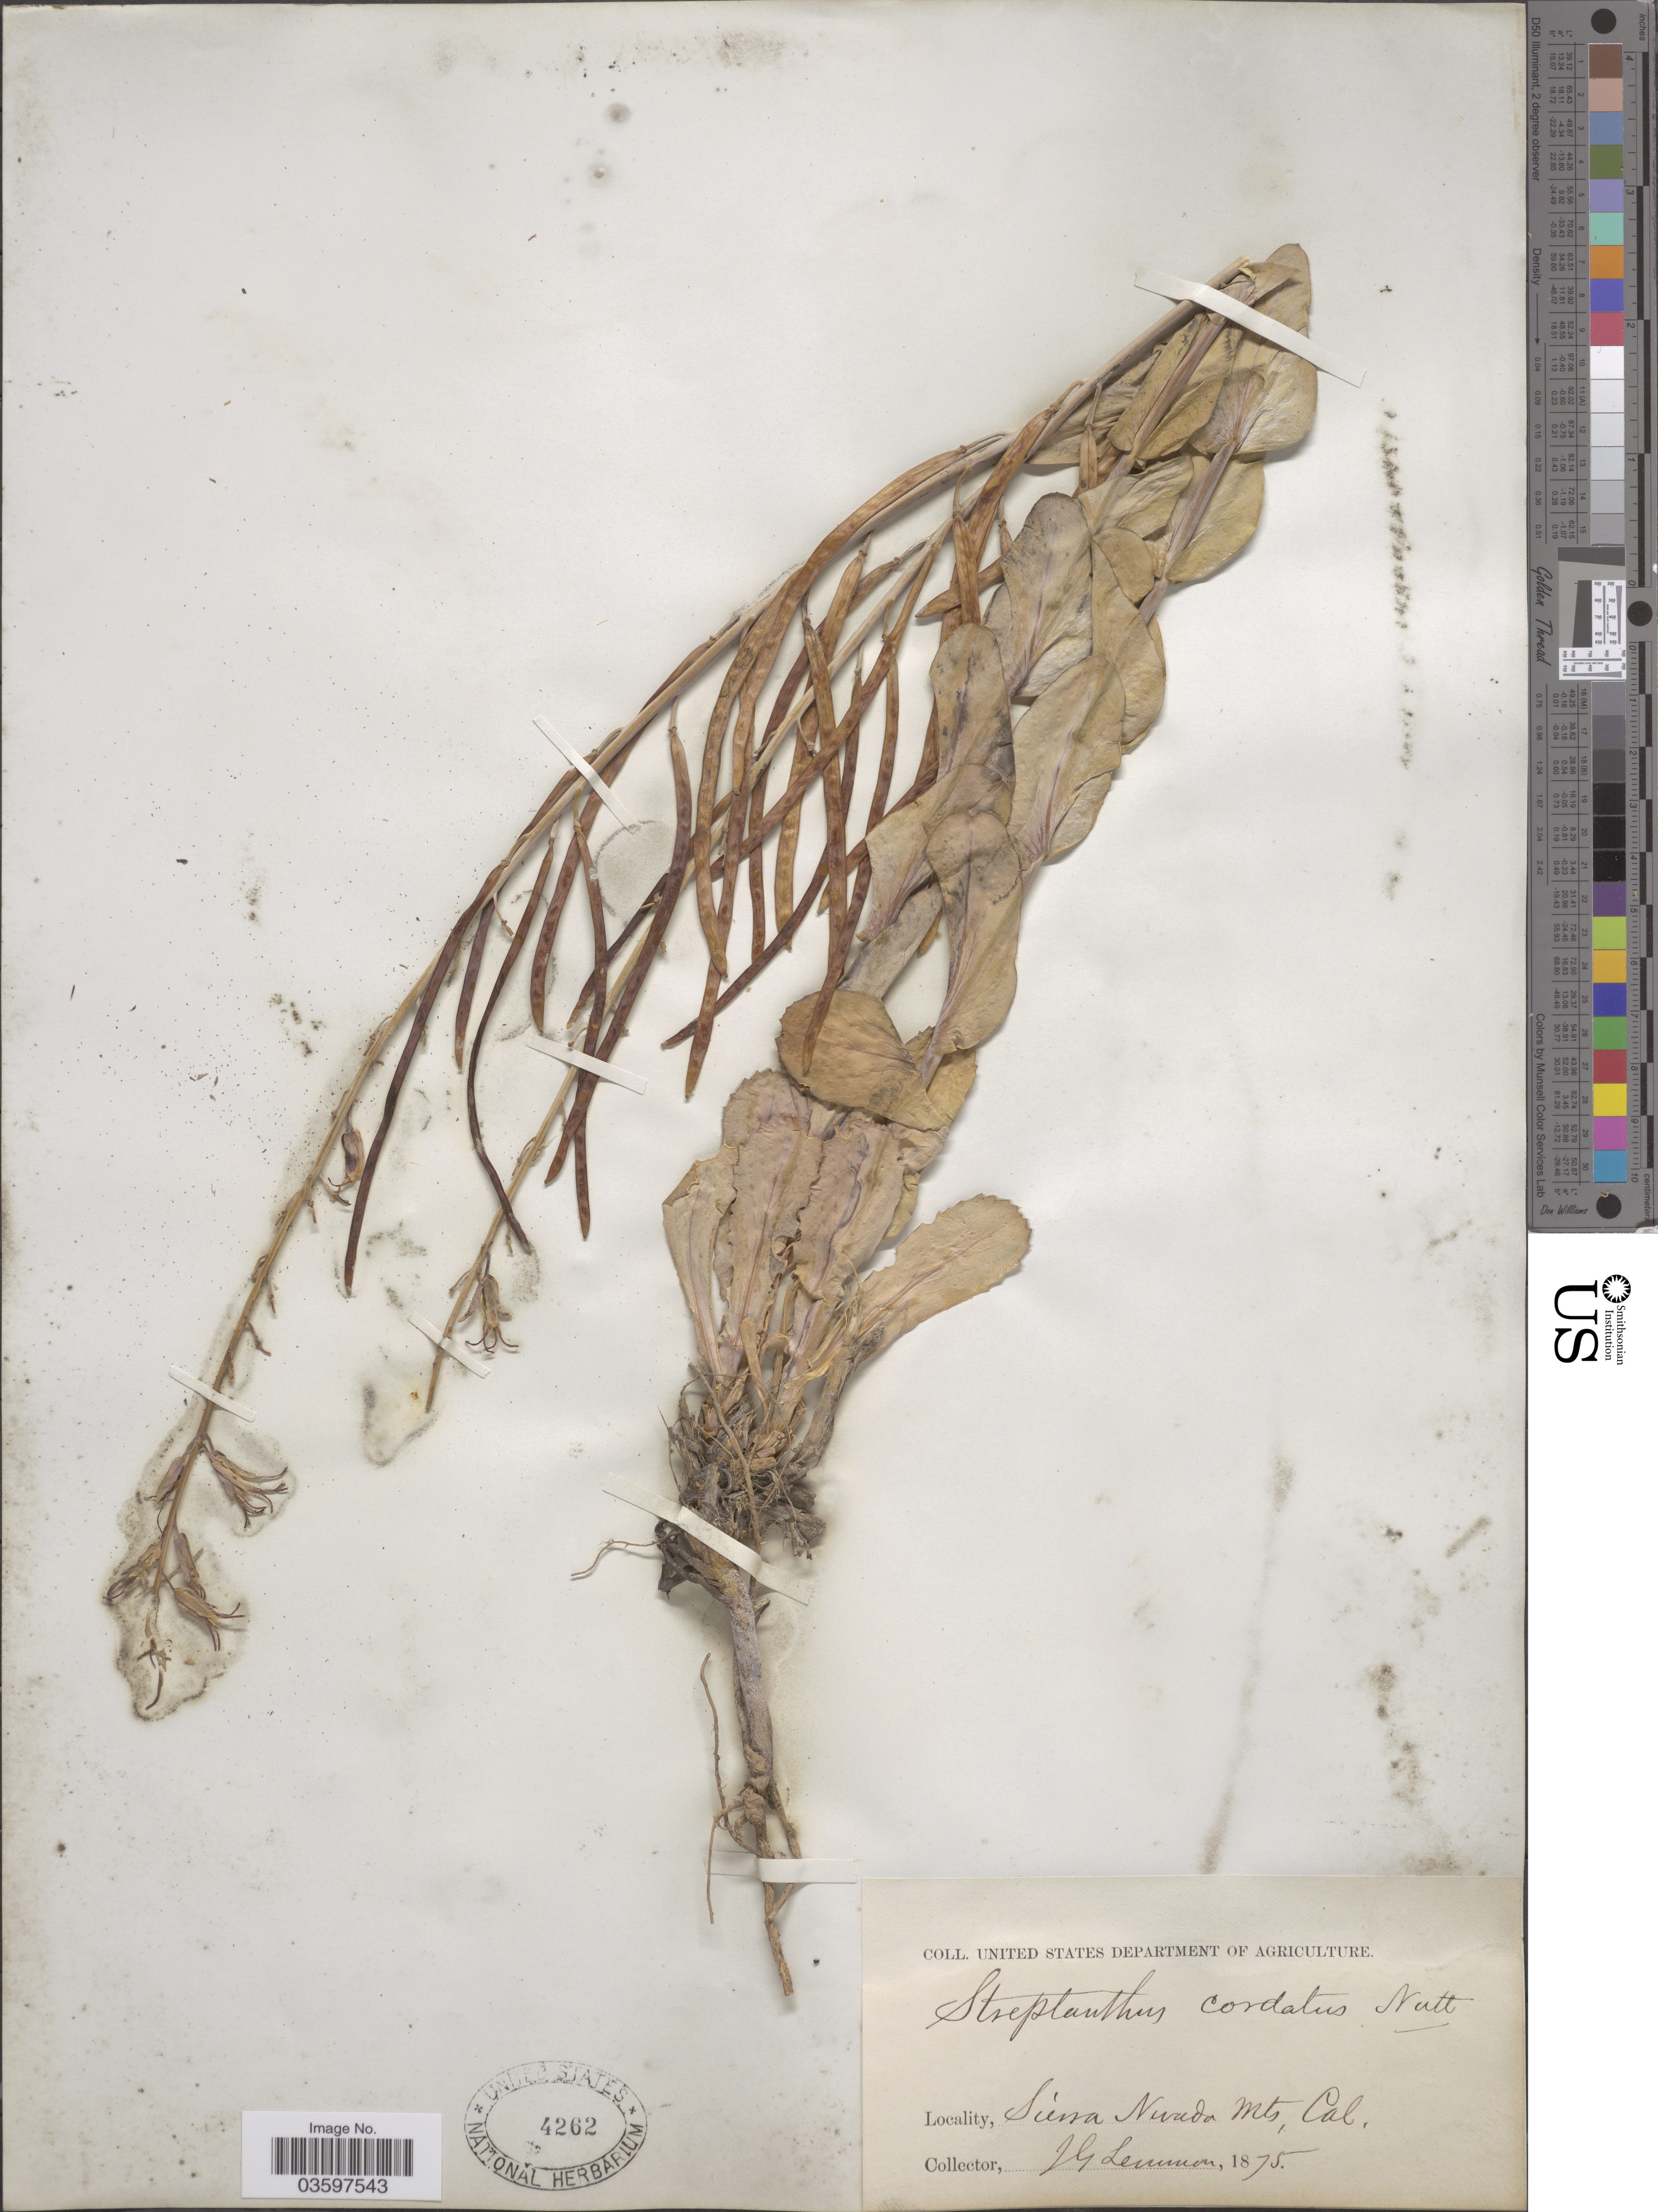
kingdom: Plantae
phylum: Tracheophyta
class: Magnoliopsida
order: Brassicales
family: Brassicaceae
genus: Streptanthus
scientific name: Streptanthus cordatus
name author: Nutt. ex Torr. & A. Gray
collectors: J. Lemmon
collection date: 1875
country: United States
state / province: California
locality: Sierra Nevada Mts.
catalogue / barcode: US 4262